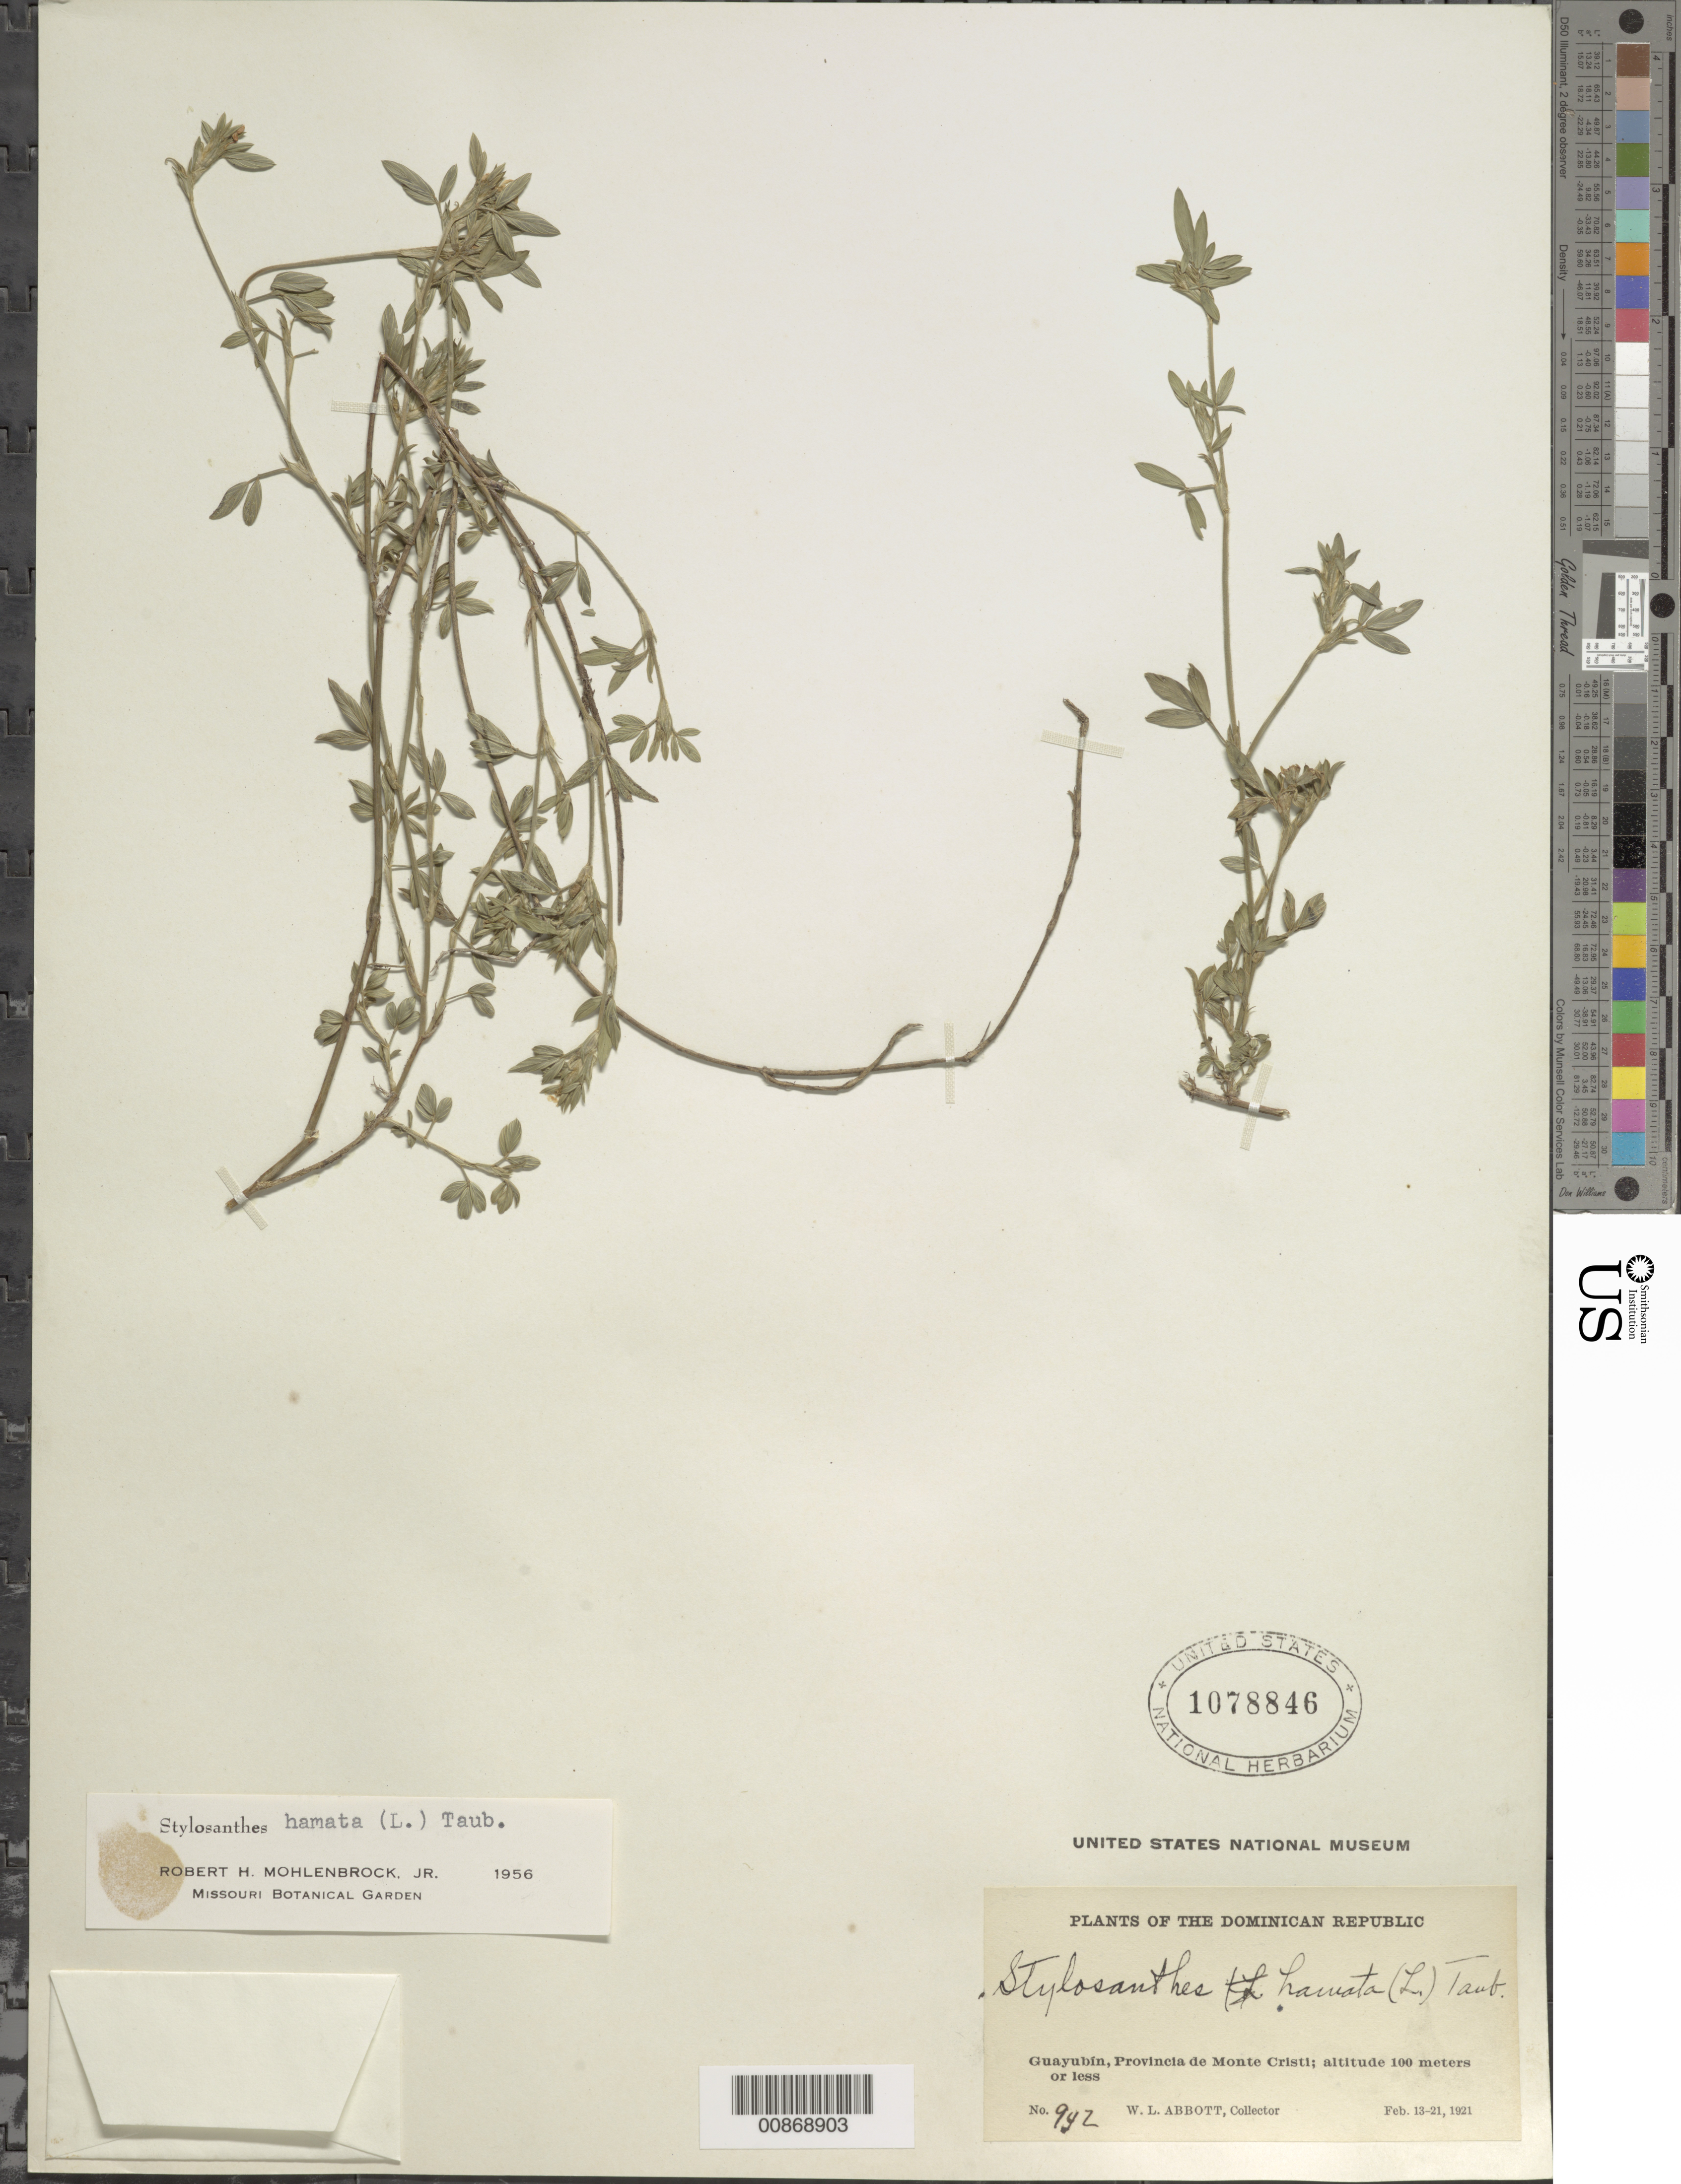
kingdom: Plantae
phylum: Tracheophyta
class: Magnoliopsida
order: Fabales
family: Fabaceae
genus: Stylosanthes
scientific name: Stylosanthes hamata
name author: (L.) Taub.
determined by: Mohlenbrock, Robert H., Jr.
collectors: W. L. Abbott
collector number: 942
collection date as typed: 13 Feb 1921 to 21 Feb 1921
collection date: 1921-02-13/1921-02-21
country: Dominican Republic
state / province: Monte Cristi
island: Hispaniola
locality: Guayubín.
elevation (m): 100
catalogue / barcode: US 1078846